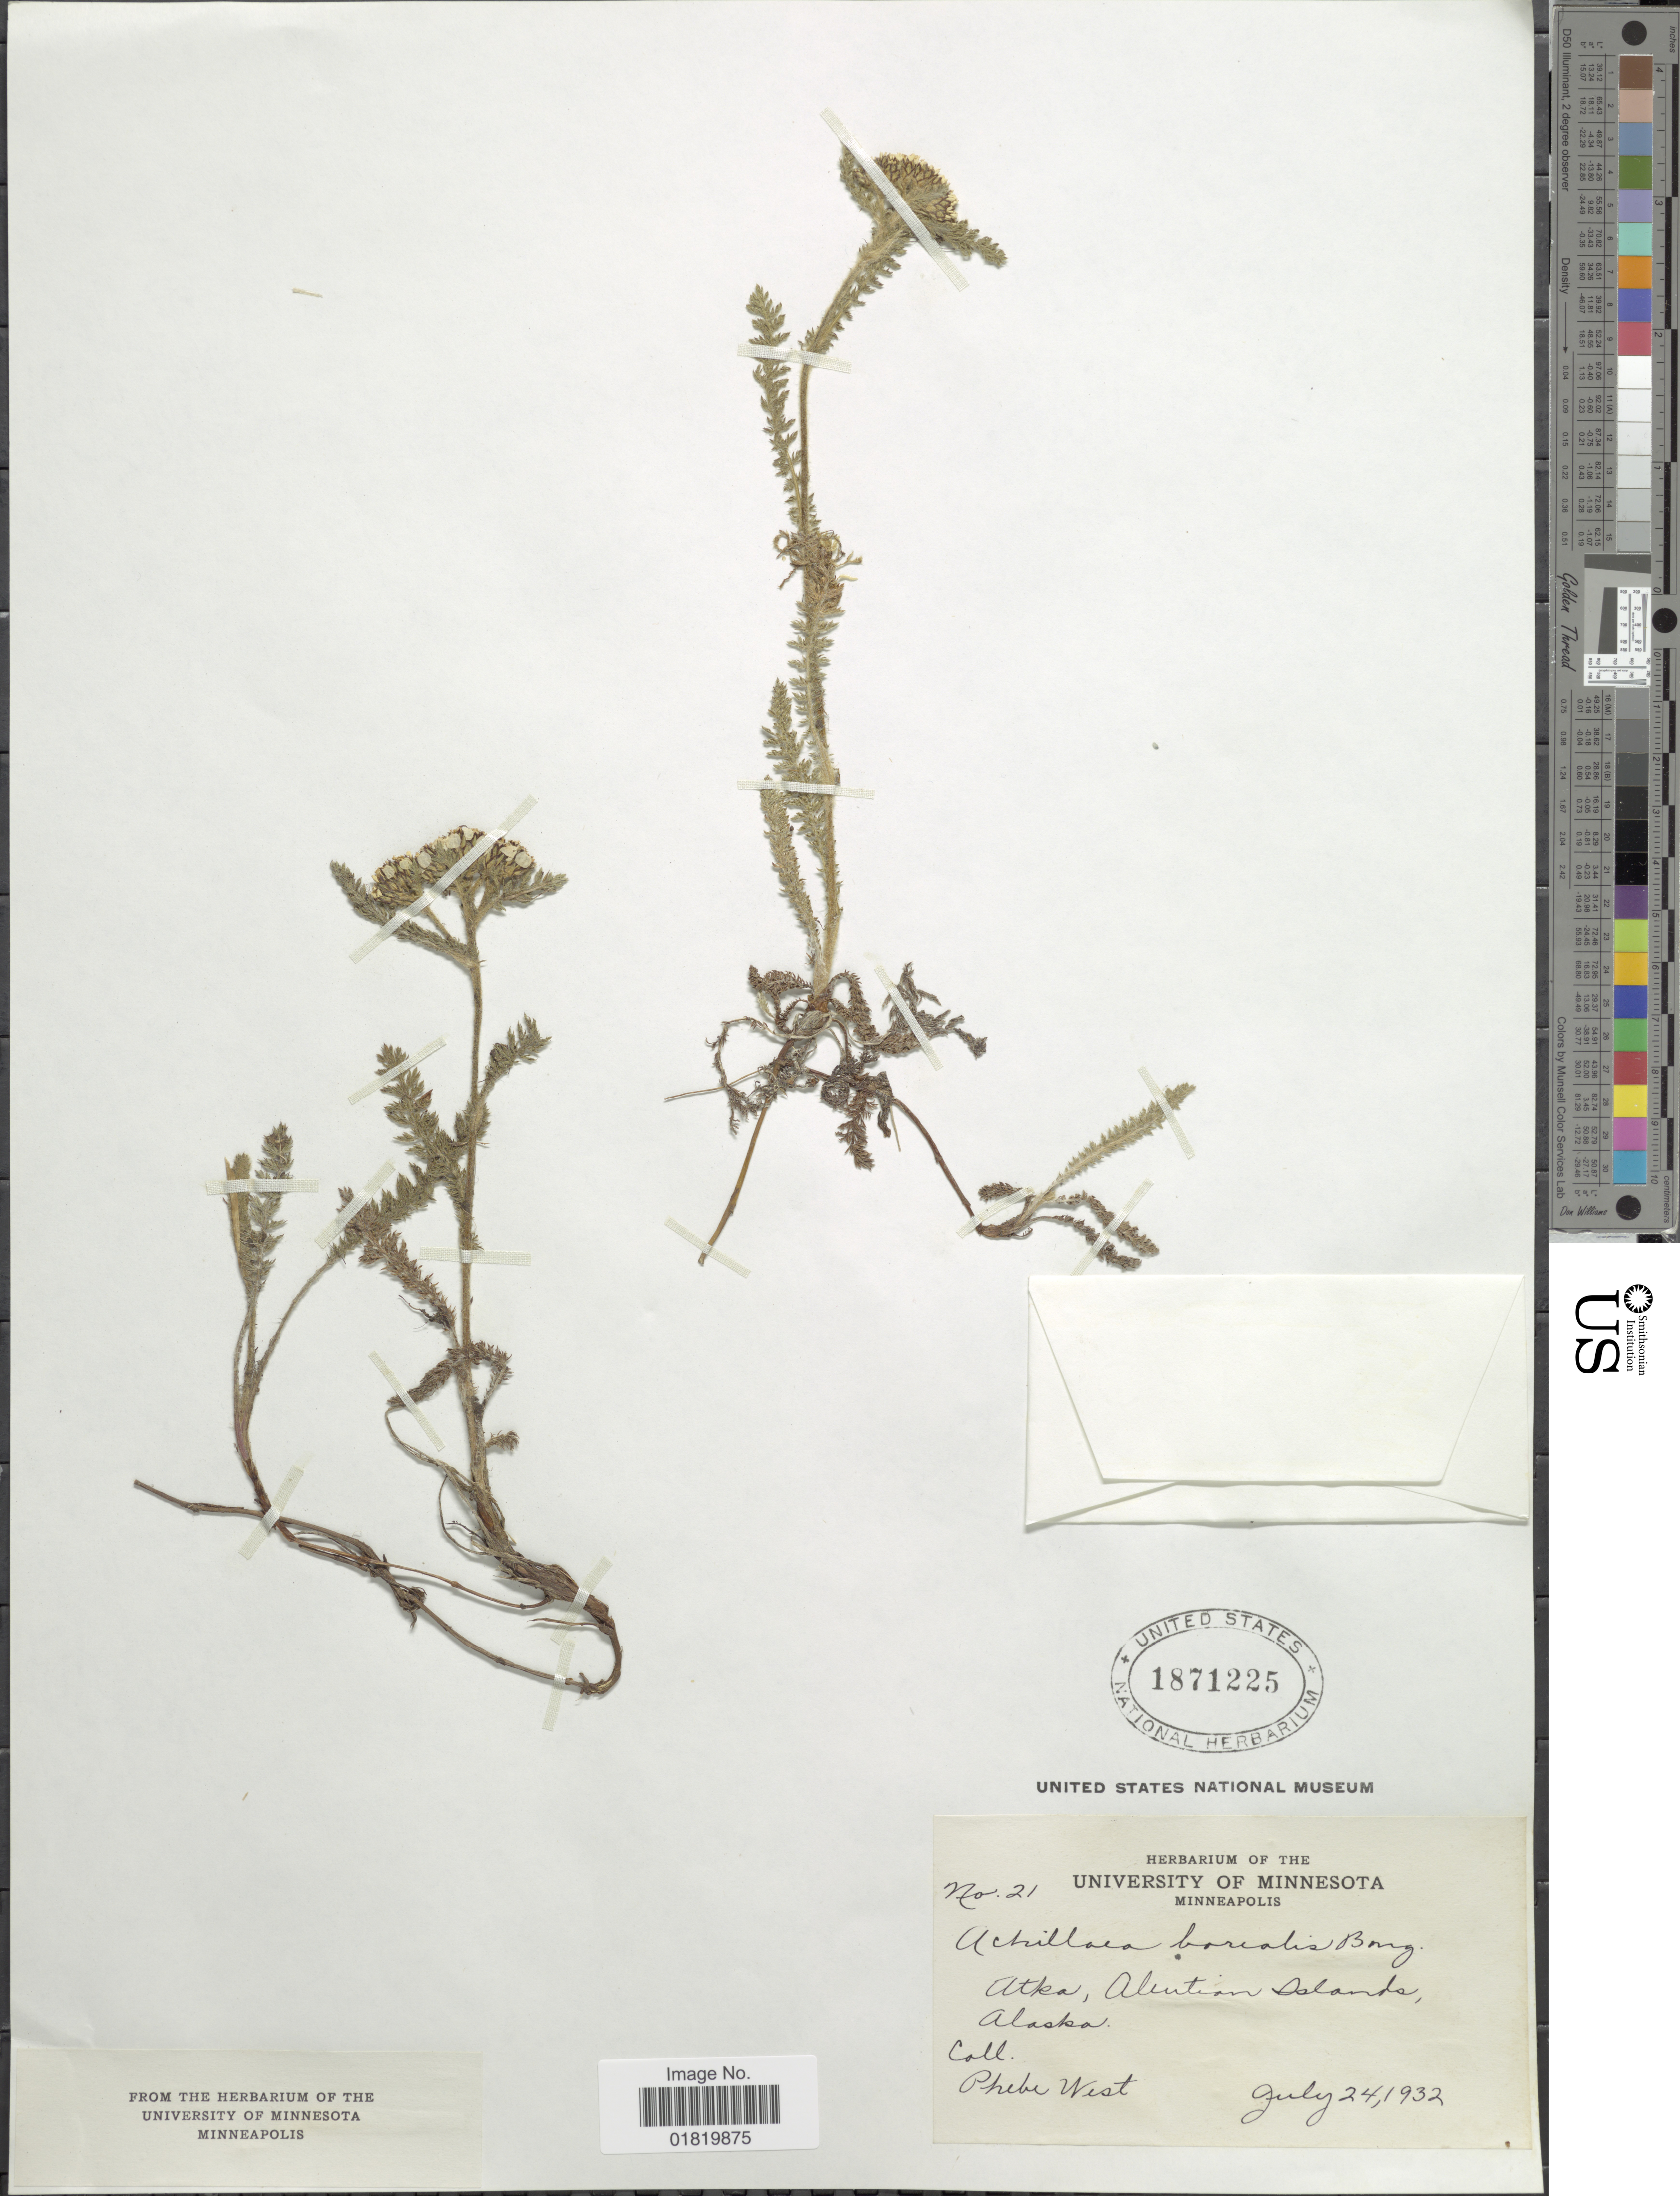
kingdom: Plantae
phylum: Tracheophyta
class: Magnoliopsida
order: Asterales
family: Asteraceae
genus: Achillea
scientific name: Achillea borealis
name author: Bong.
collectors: P. West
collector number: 21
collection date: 1932-07-24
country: United States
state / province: Alaska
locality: Atka, Aleutian Islands, Alaska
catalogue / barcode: US 1871225